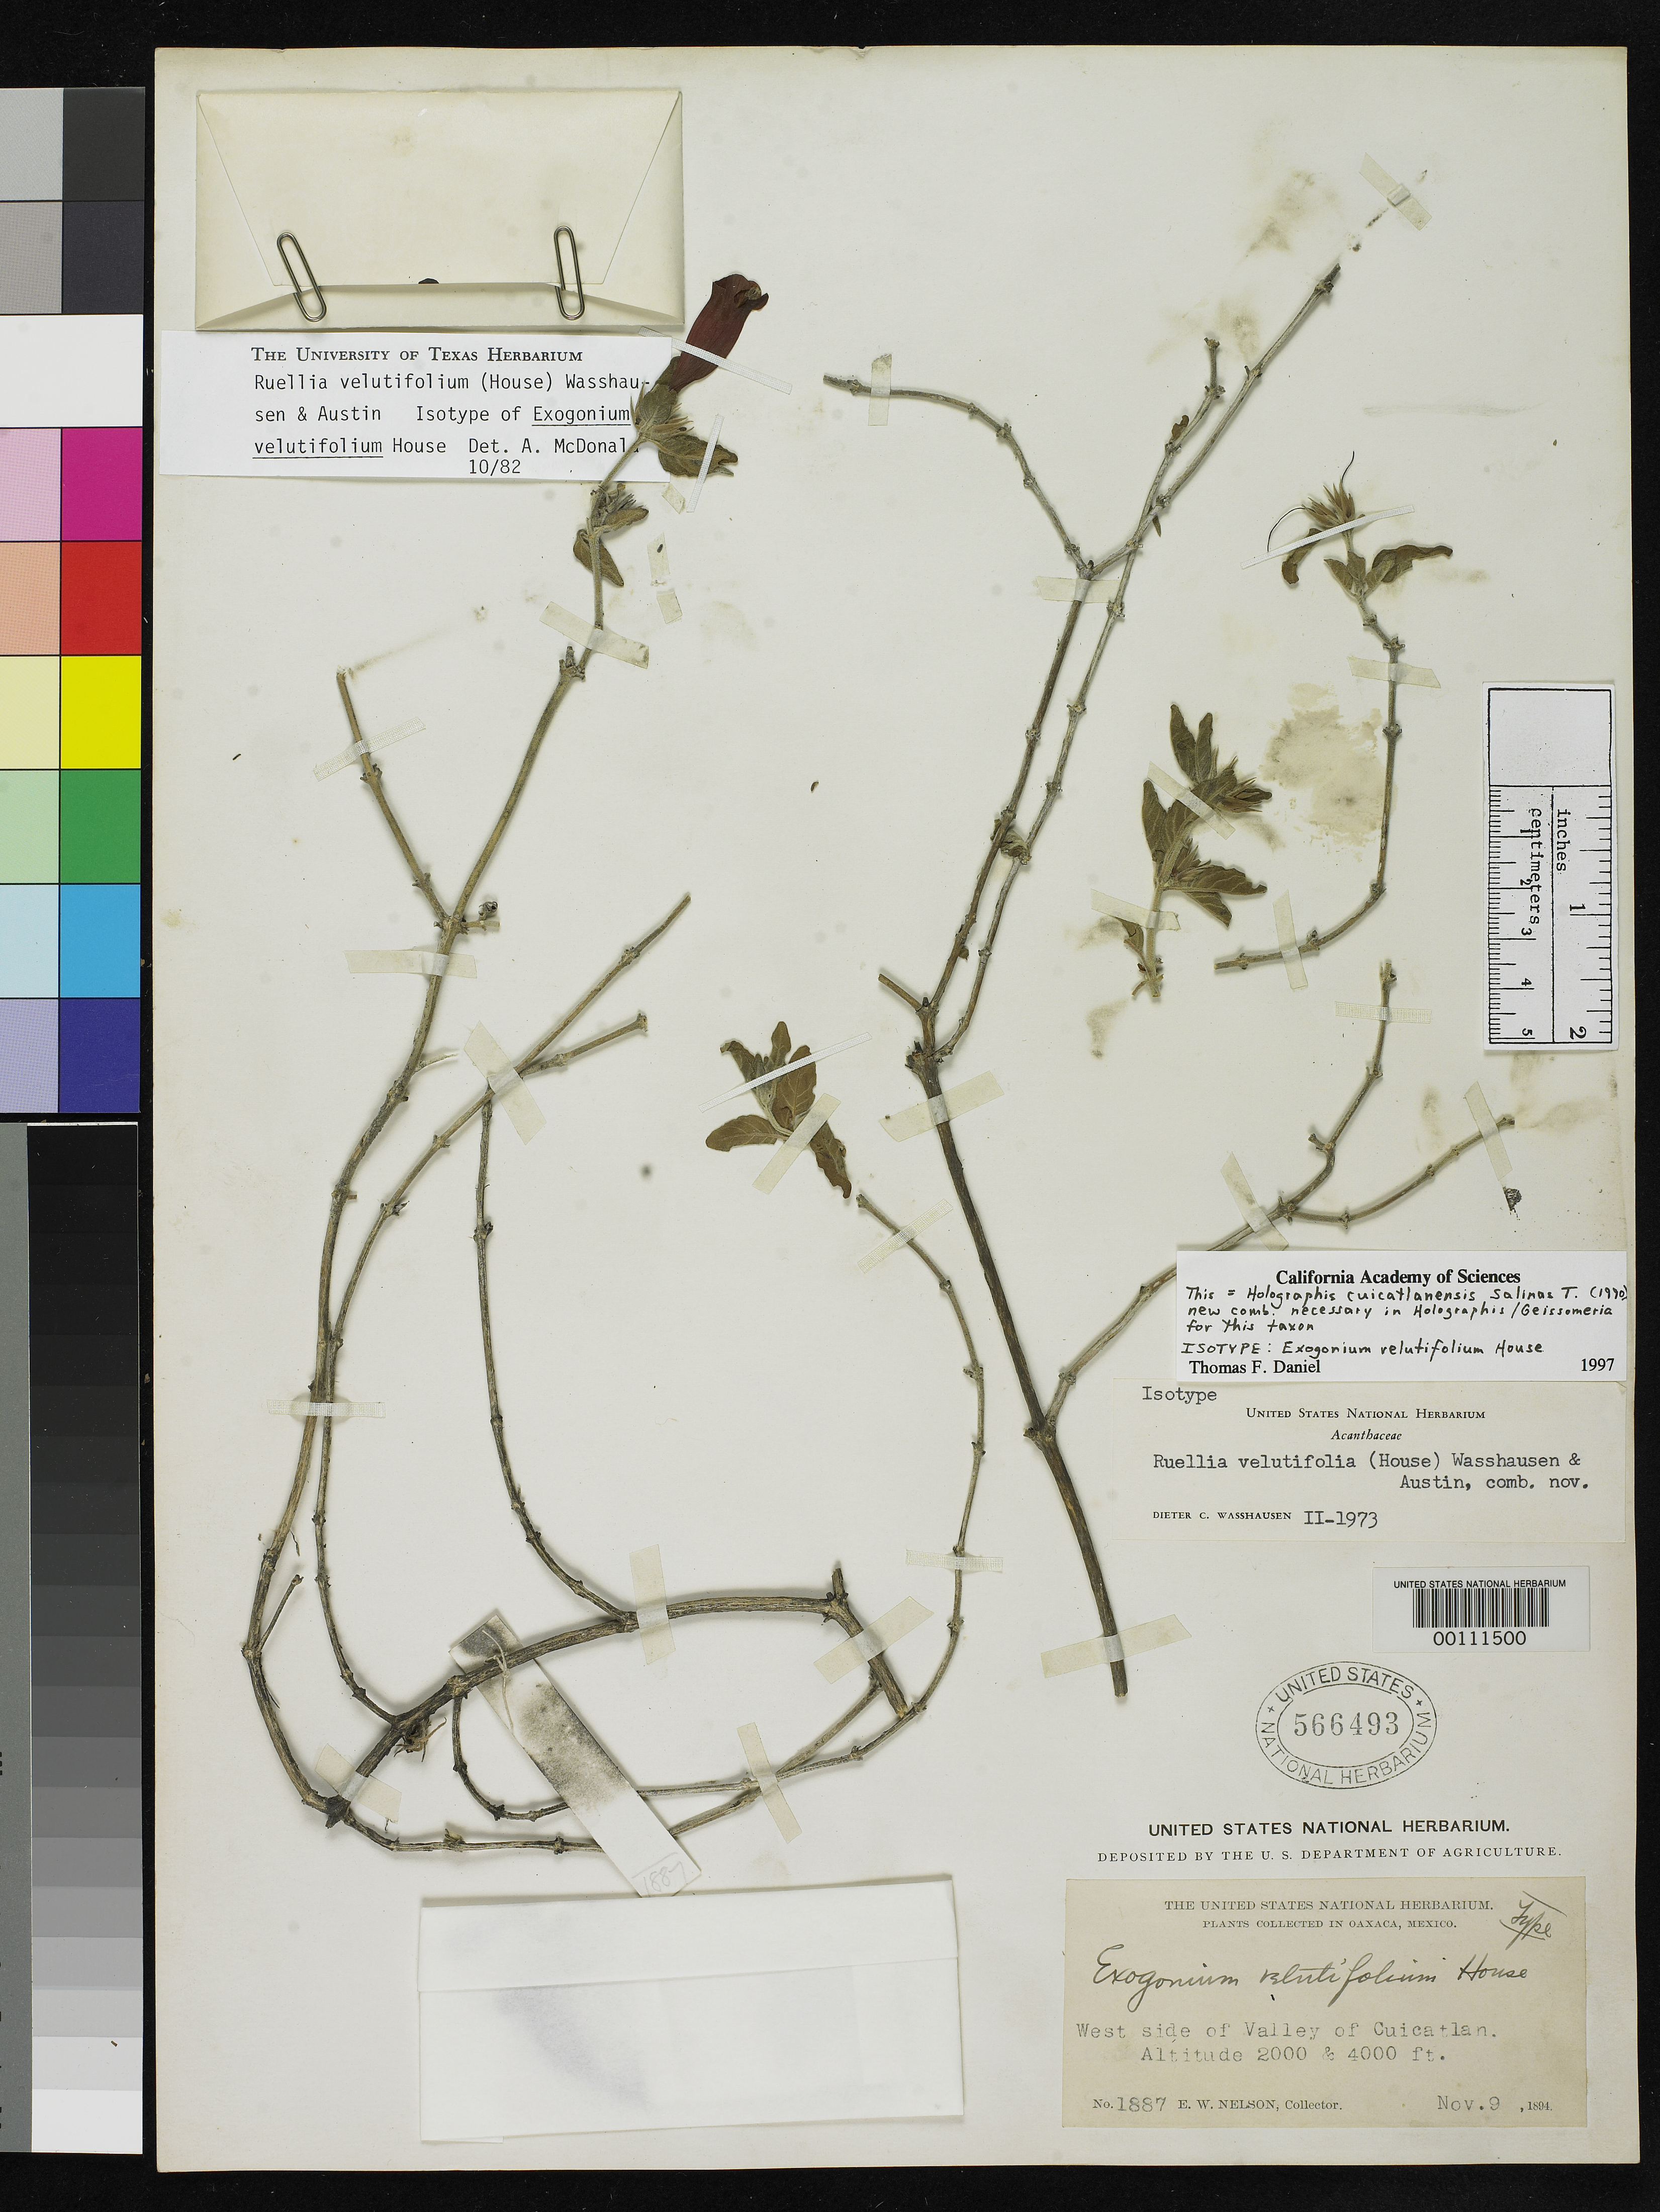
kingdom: Plantae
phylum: Tracheophyta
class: Magnoliopsida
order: Solanales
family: Convolvulaceae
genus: Exogonium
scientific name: Exogonium velutifolium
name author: House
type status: Isotype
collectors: E. W. Nelson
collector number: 1887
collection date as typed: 09 Nov 1894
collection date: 1894-11-09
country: Mexico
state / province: Oaxaca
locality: Cuicatlan Valley.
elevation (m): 610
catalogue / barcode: US 566493